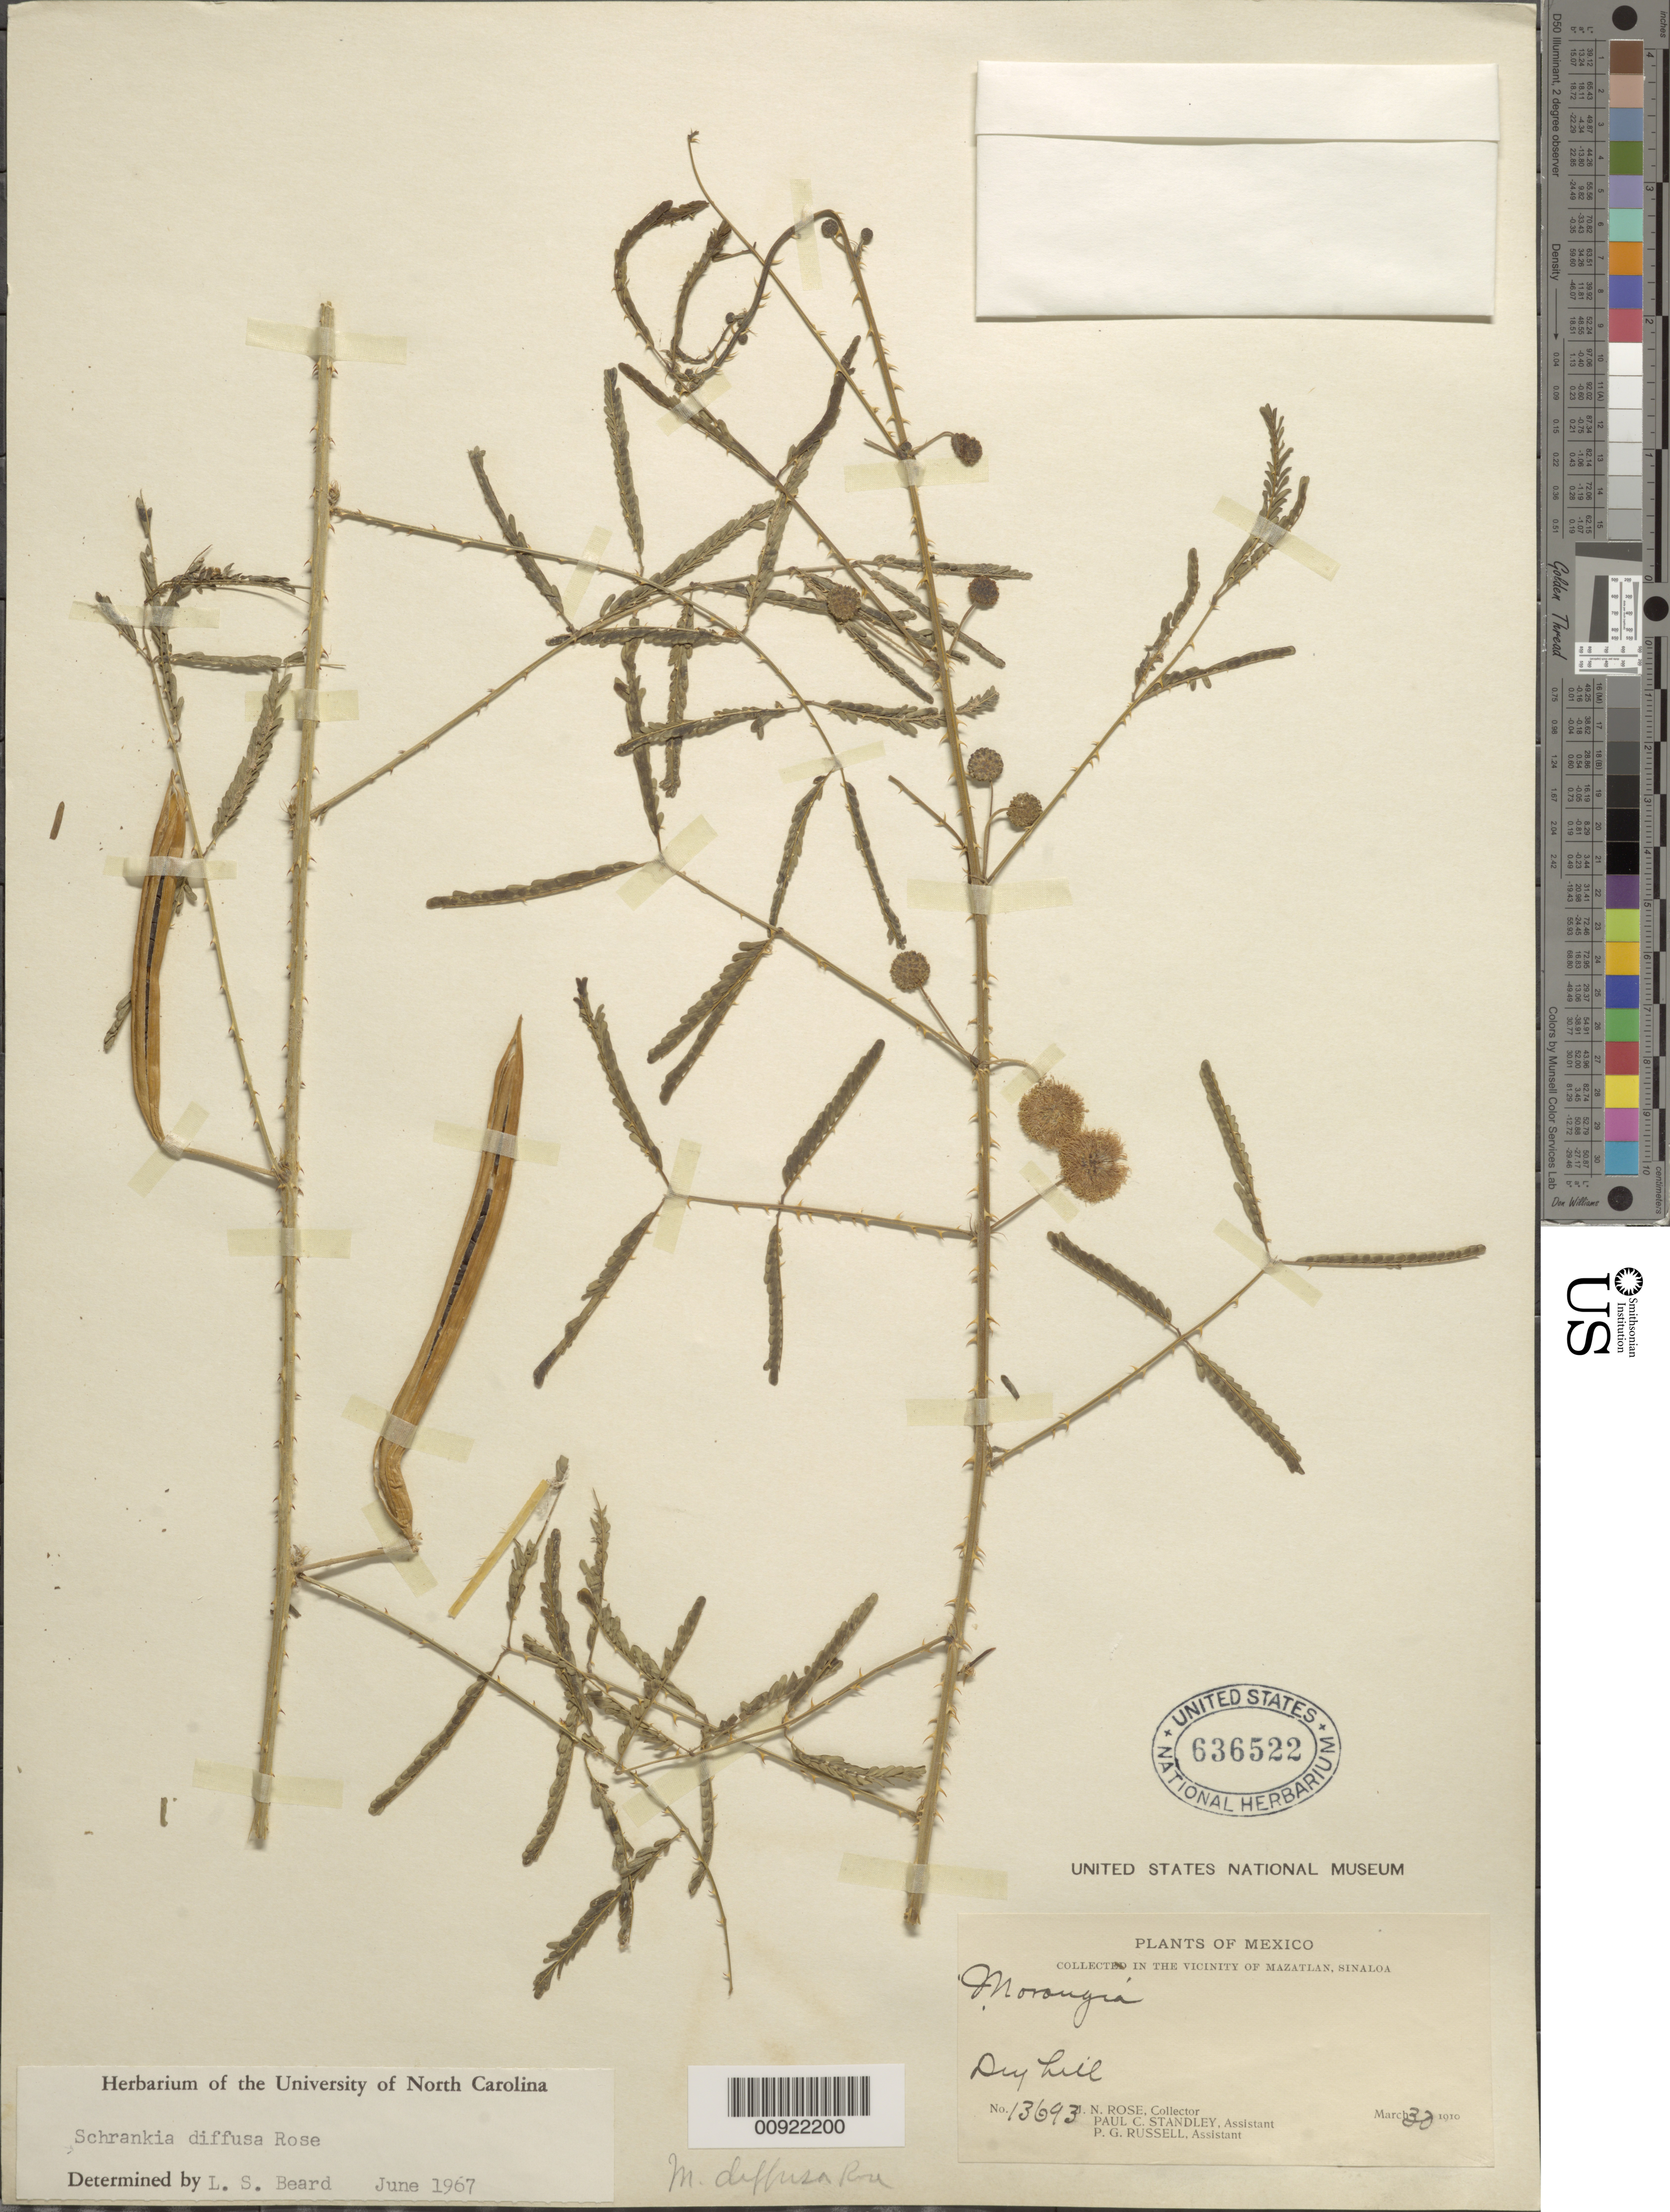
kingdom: Plantae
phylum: Tracheophyta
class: Magnoliopsida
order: Fabales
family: Fabaceae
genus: Mimosa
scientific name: Mimosa geminata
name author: DC.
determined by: Strong, M. T., (US), Smithsonian Institution - National Museum of Natural History (UNITED STATES)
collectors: J. N. Rose, P. C. Standley & P. G. Russell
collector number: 13693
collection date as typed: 30 Mar 1910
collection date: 1910-03-30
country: Mexico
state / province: Sinaloa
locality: In the vicinity of Mazatlán, Sinaloa.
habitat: Dry hill.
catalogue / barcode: US 636522